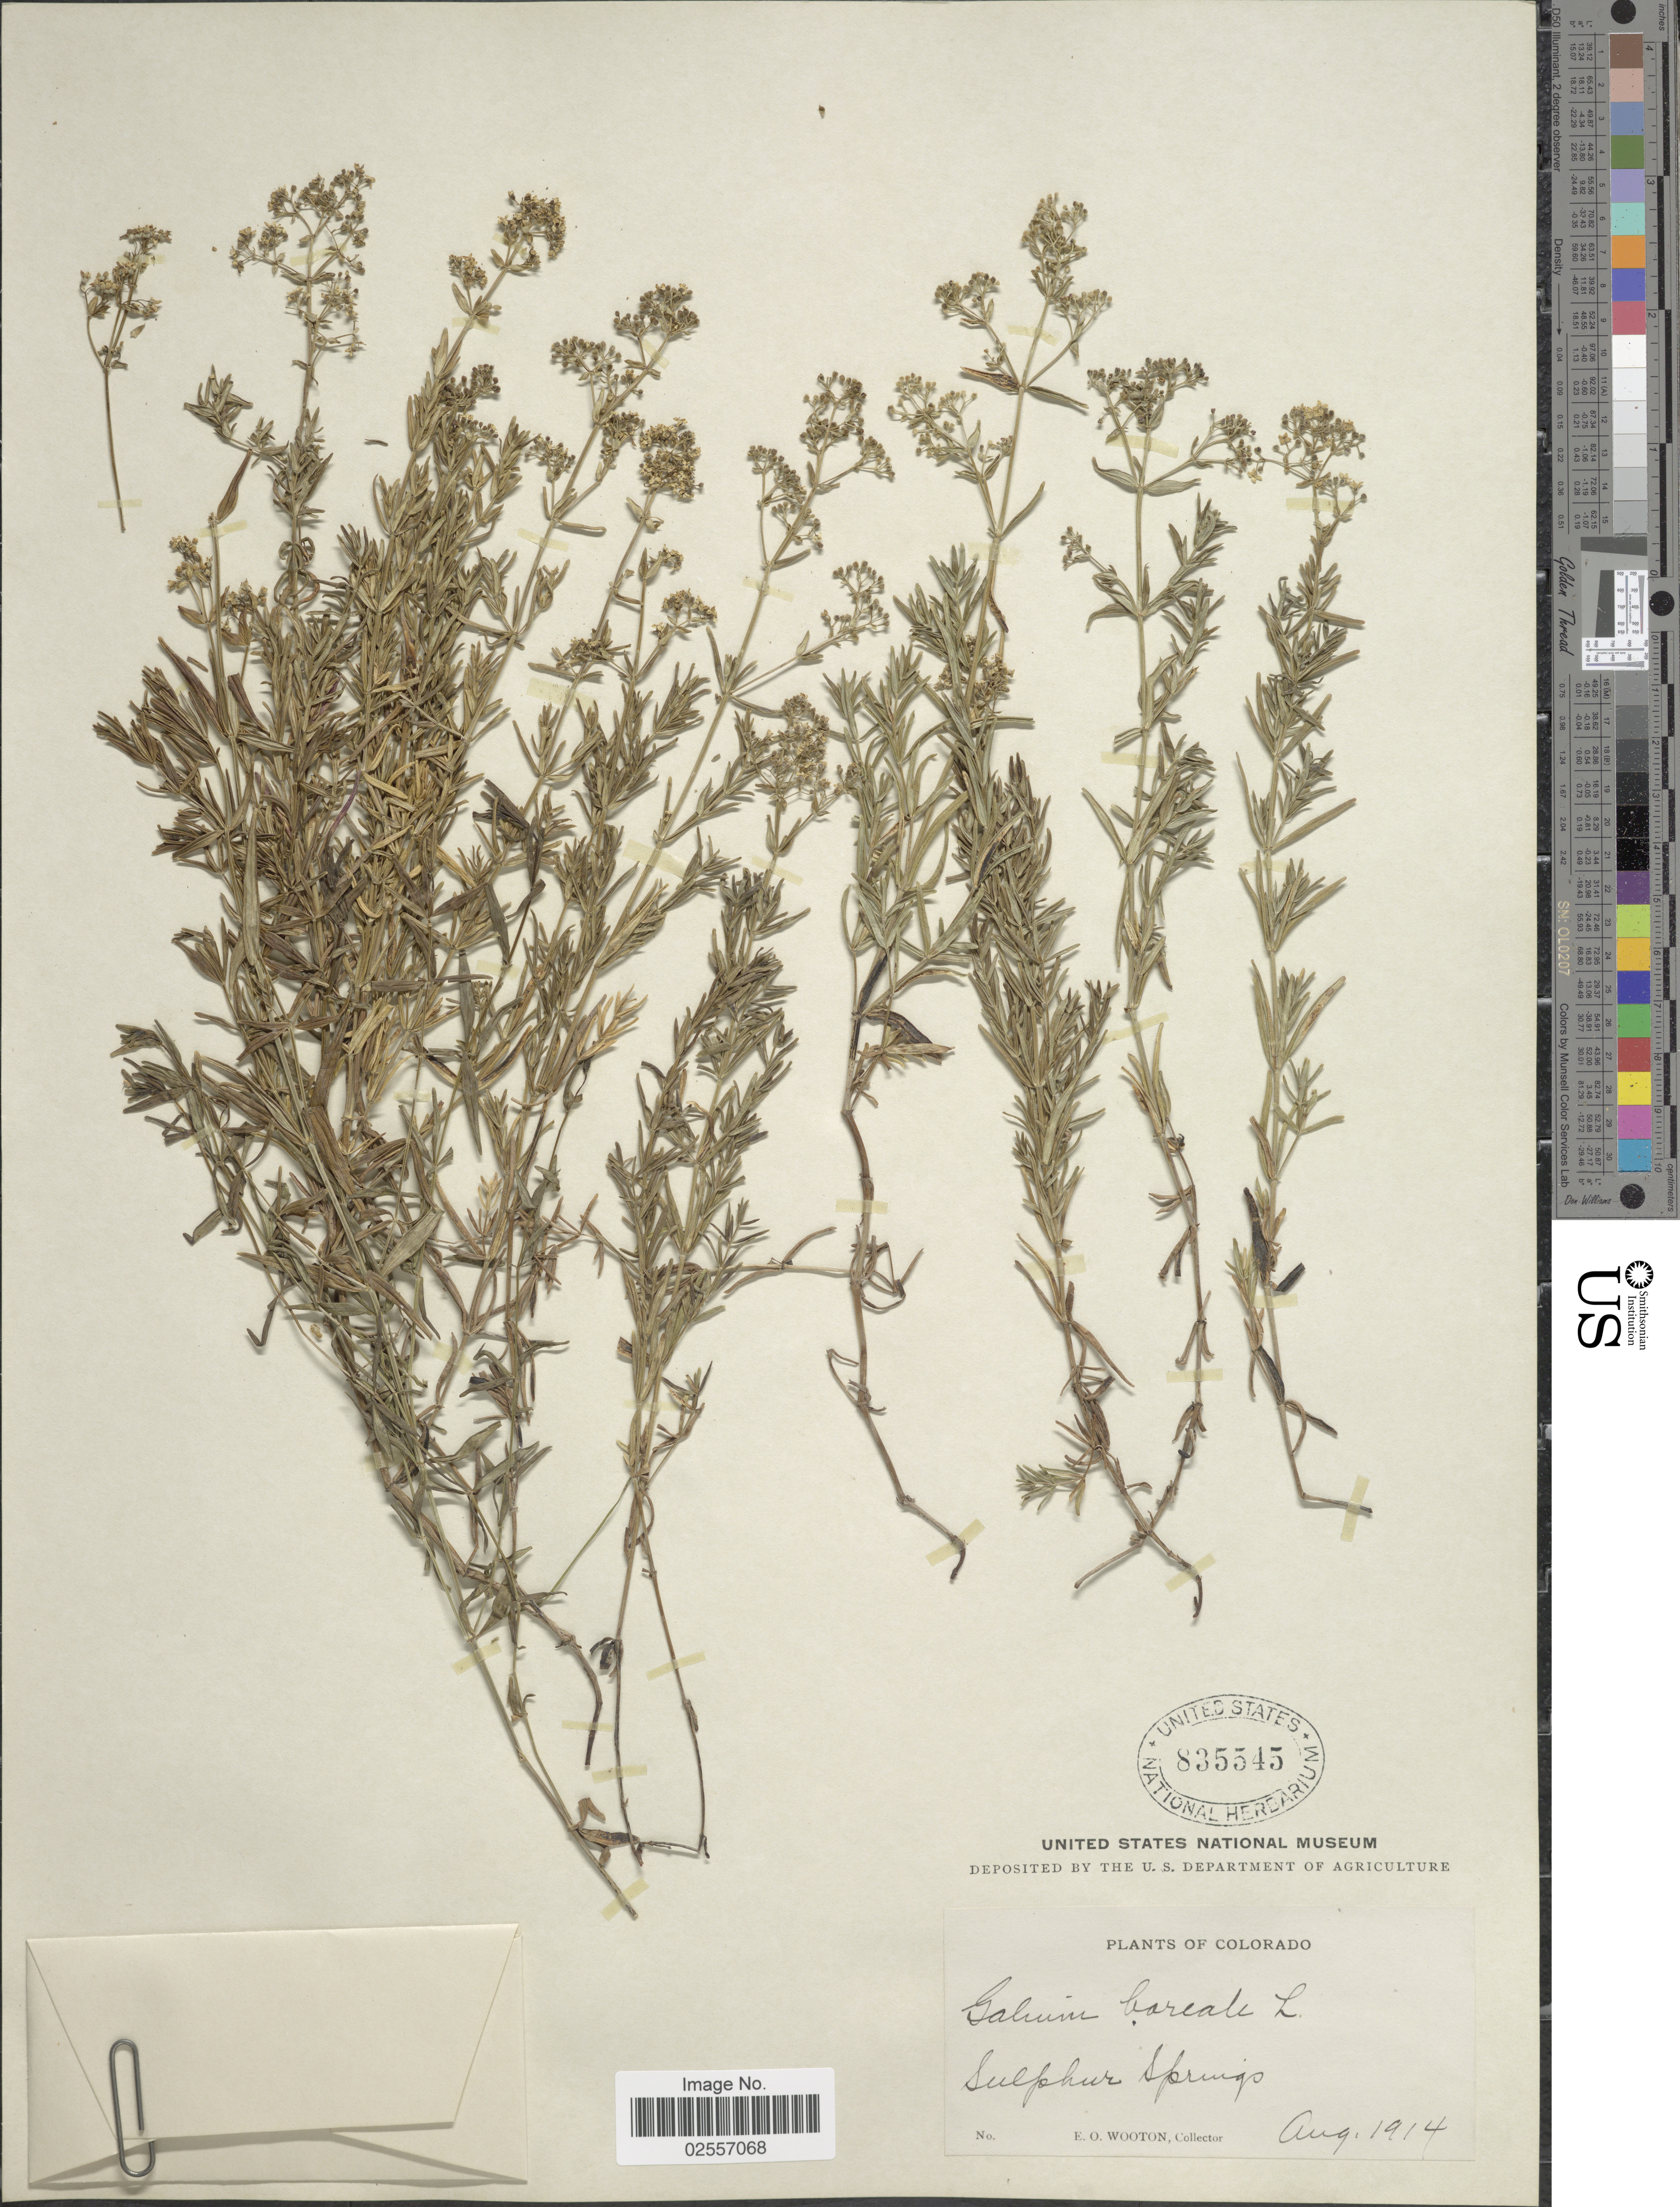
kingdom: Plantae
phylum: Tracheophyta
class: Magnoliopsida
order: Gentianales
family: Rubiaceae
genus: Galium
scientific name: Galium boreale L.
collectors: E. O. Wooton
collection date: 1914-08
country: United States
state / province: Colorado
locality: Sulphur Springs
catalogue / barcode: US 835545